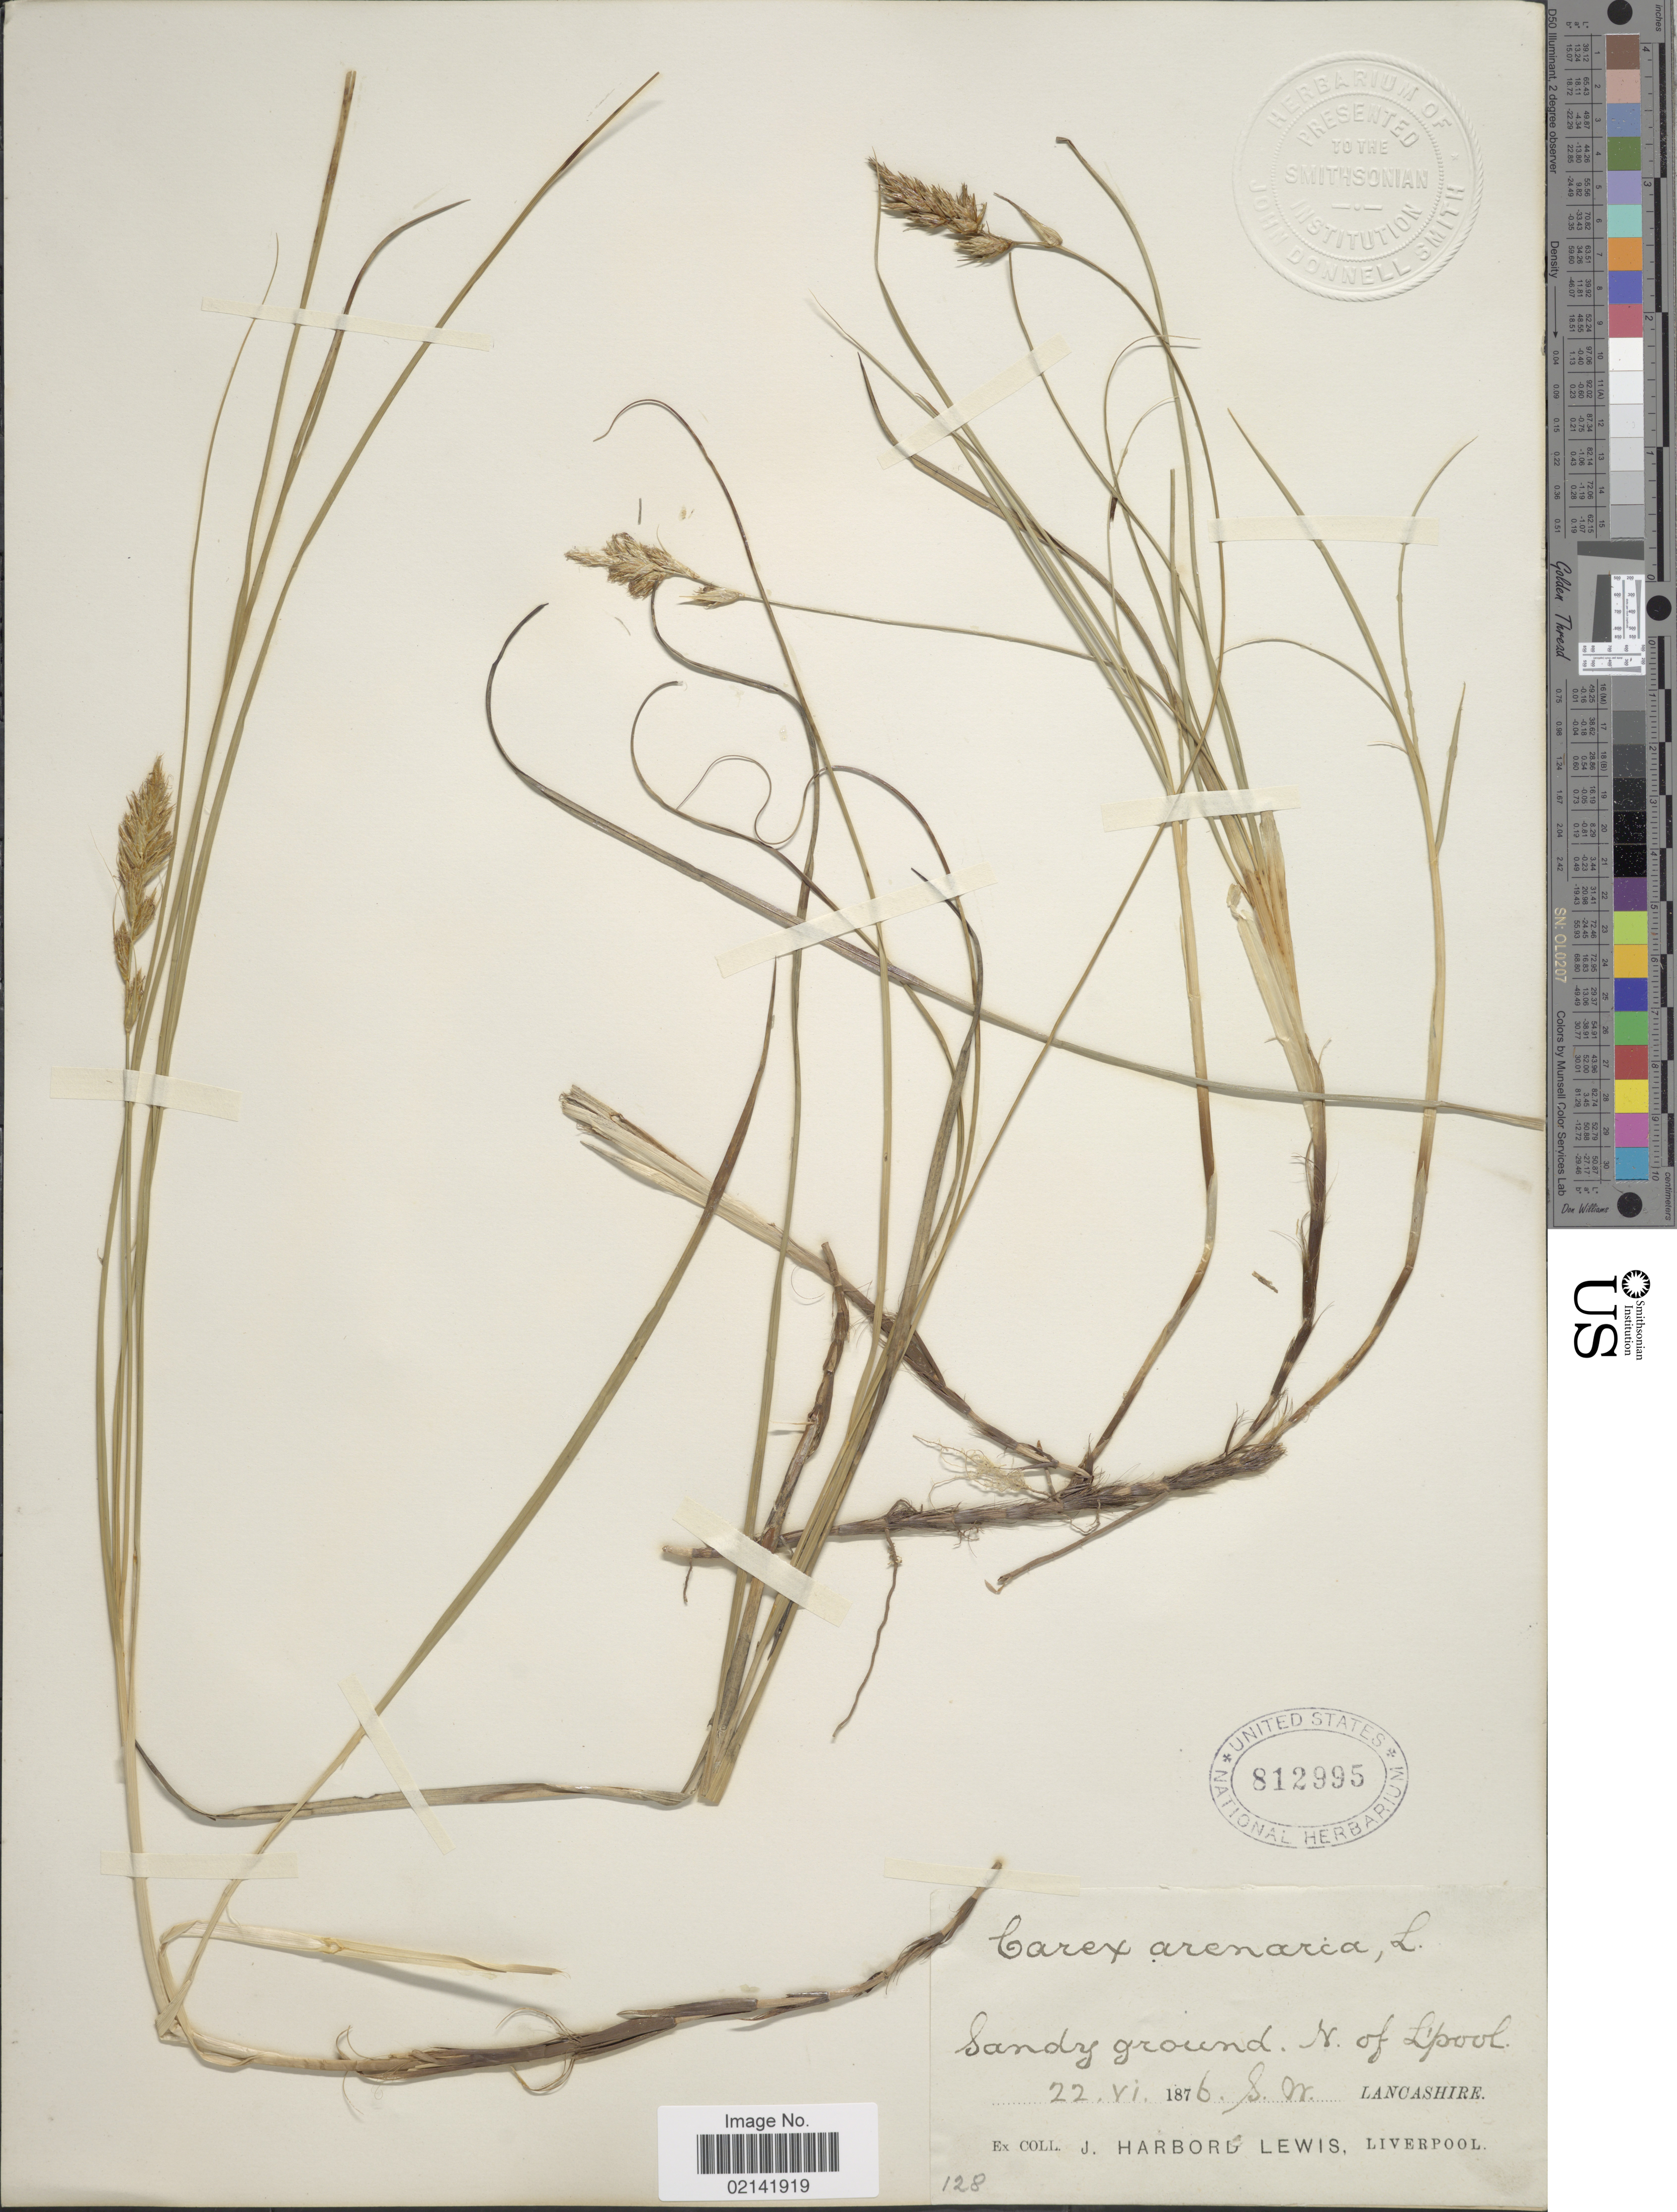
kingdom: Plantae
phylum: Tracheophyta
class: Liliopsida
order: Poales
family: Cyperaceae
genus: Carex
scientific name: Carex arenaria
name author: L.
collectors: J. Lewis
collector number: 128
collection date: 1876-06-22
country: United Kingdom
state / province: England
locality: Sandy ground. N. of L'pool. S. W. Lancashire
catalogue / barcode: US 812995